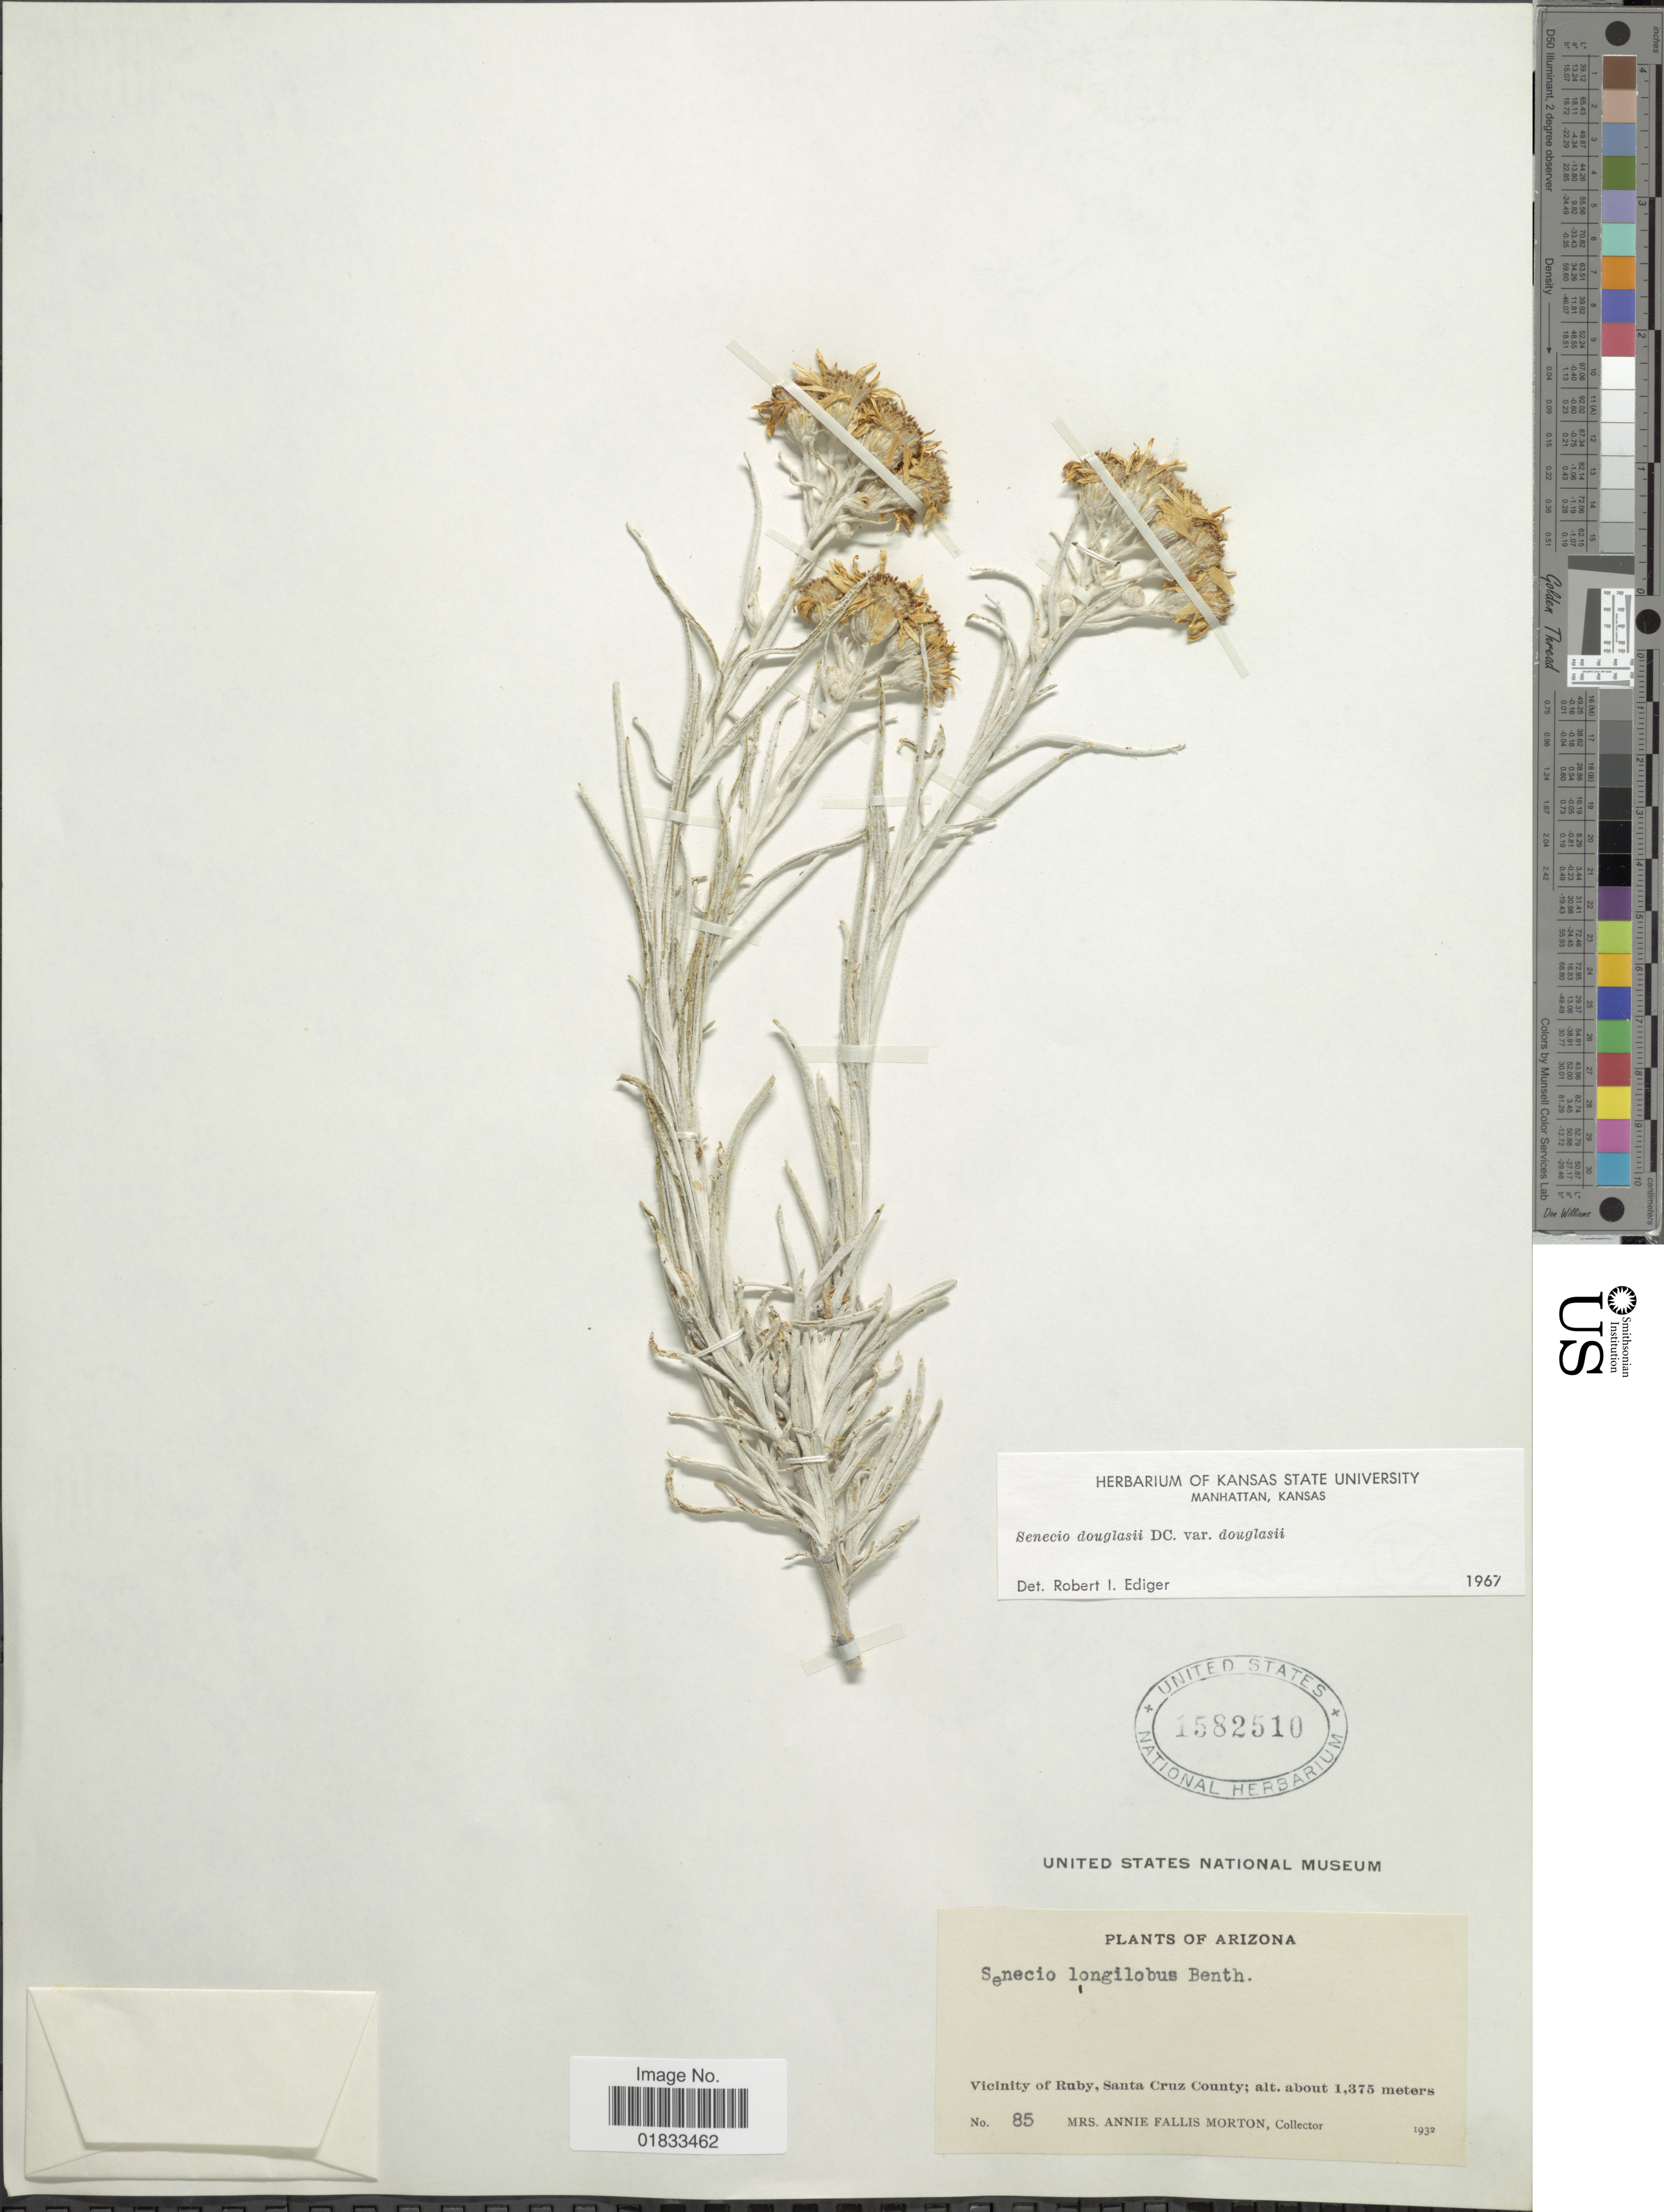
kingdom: Plantae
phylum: Tracheophyta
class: Magnoliopsida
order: Asterales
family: Asteraceae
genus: Senecio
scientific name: Senecio flaccidus var. douglasii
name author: (DC.) B.L. Turner & T.M. Barkley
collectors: A. F. Morton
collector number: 85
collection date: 1932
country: United States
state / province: Arizona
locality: Vicinity of Ruby, Santa Cruz County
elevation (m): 1375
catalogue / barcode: US 1582510